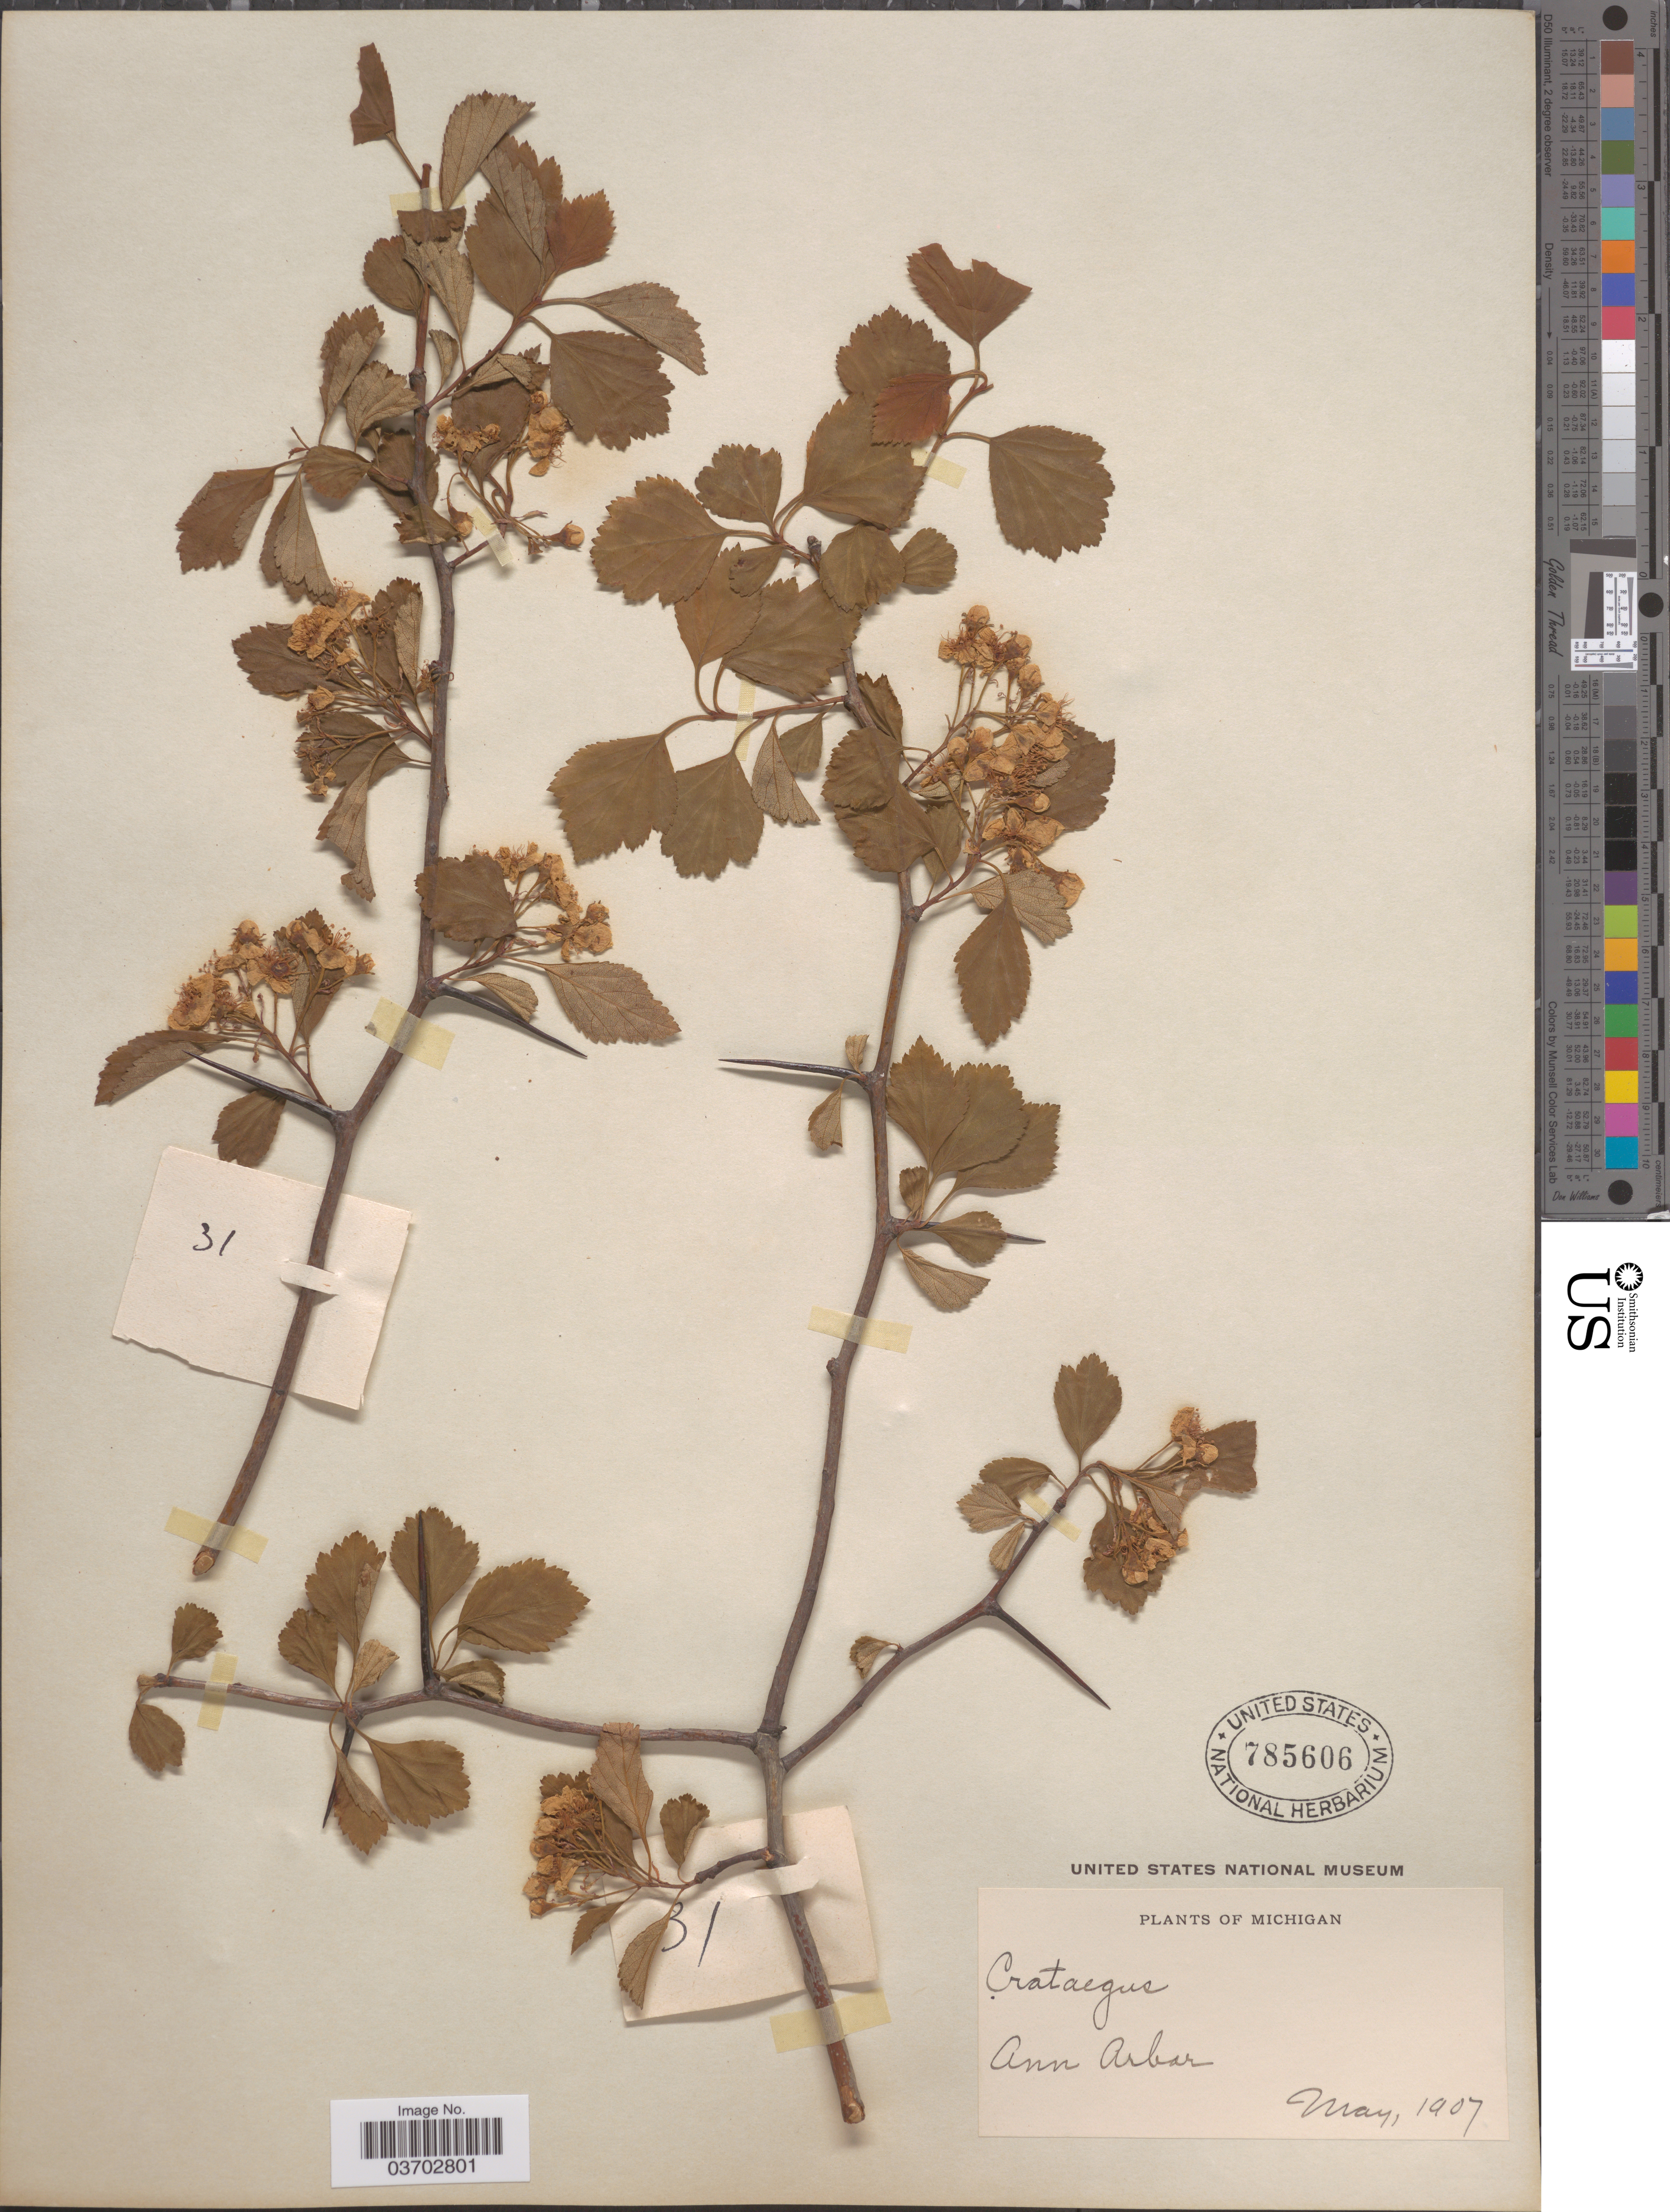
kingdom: Plantae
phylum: Tracheophyta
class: Magnoliopsida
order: Rosales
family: Rosaceae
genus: Crataegus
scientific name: Crataegus sp.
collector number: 31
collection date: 1907-05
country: United States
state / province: Michigan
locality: Ann Arbor.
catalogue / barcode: US 785606